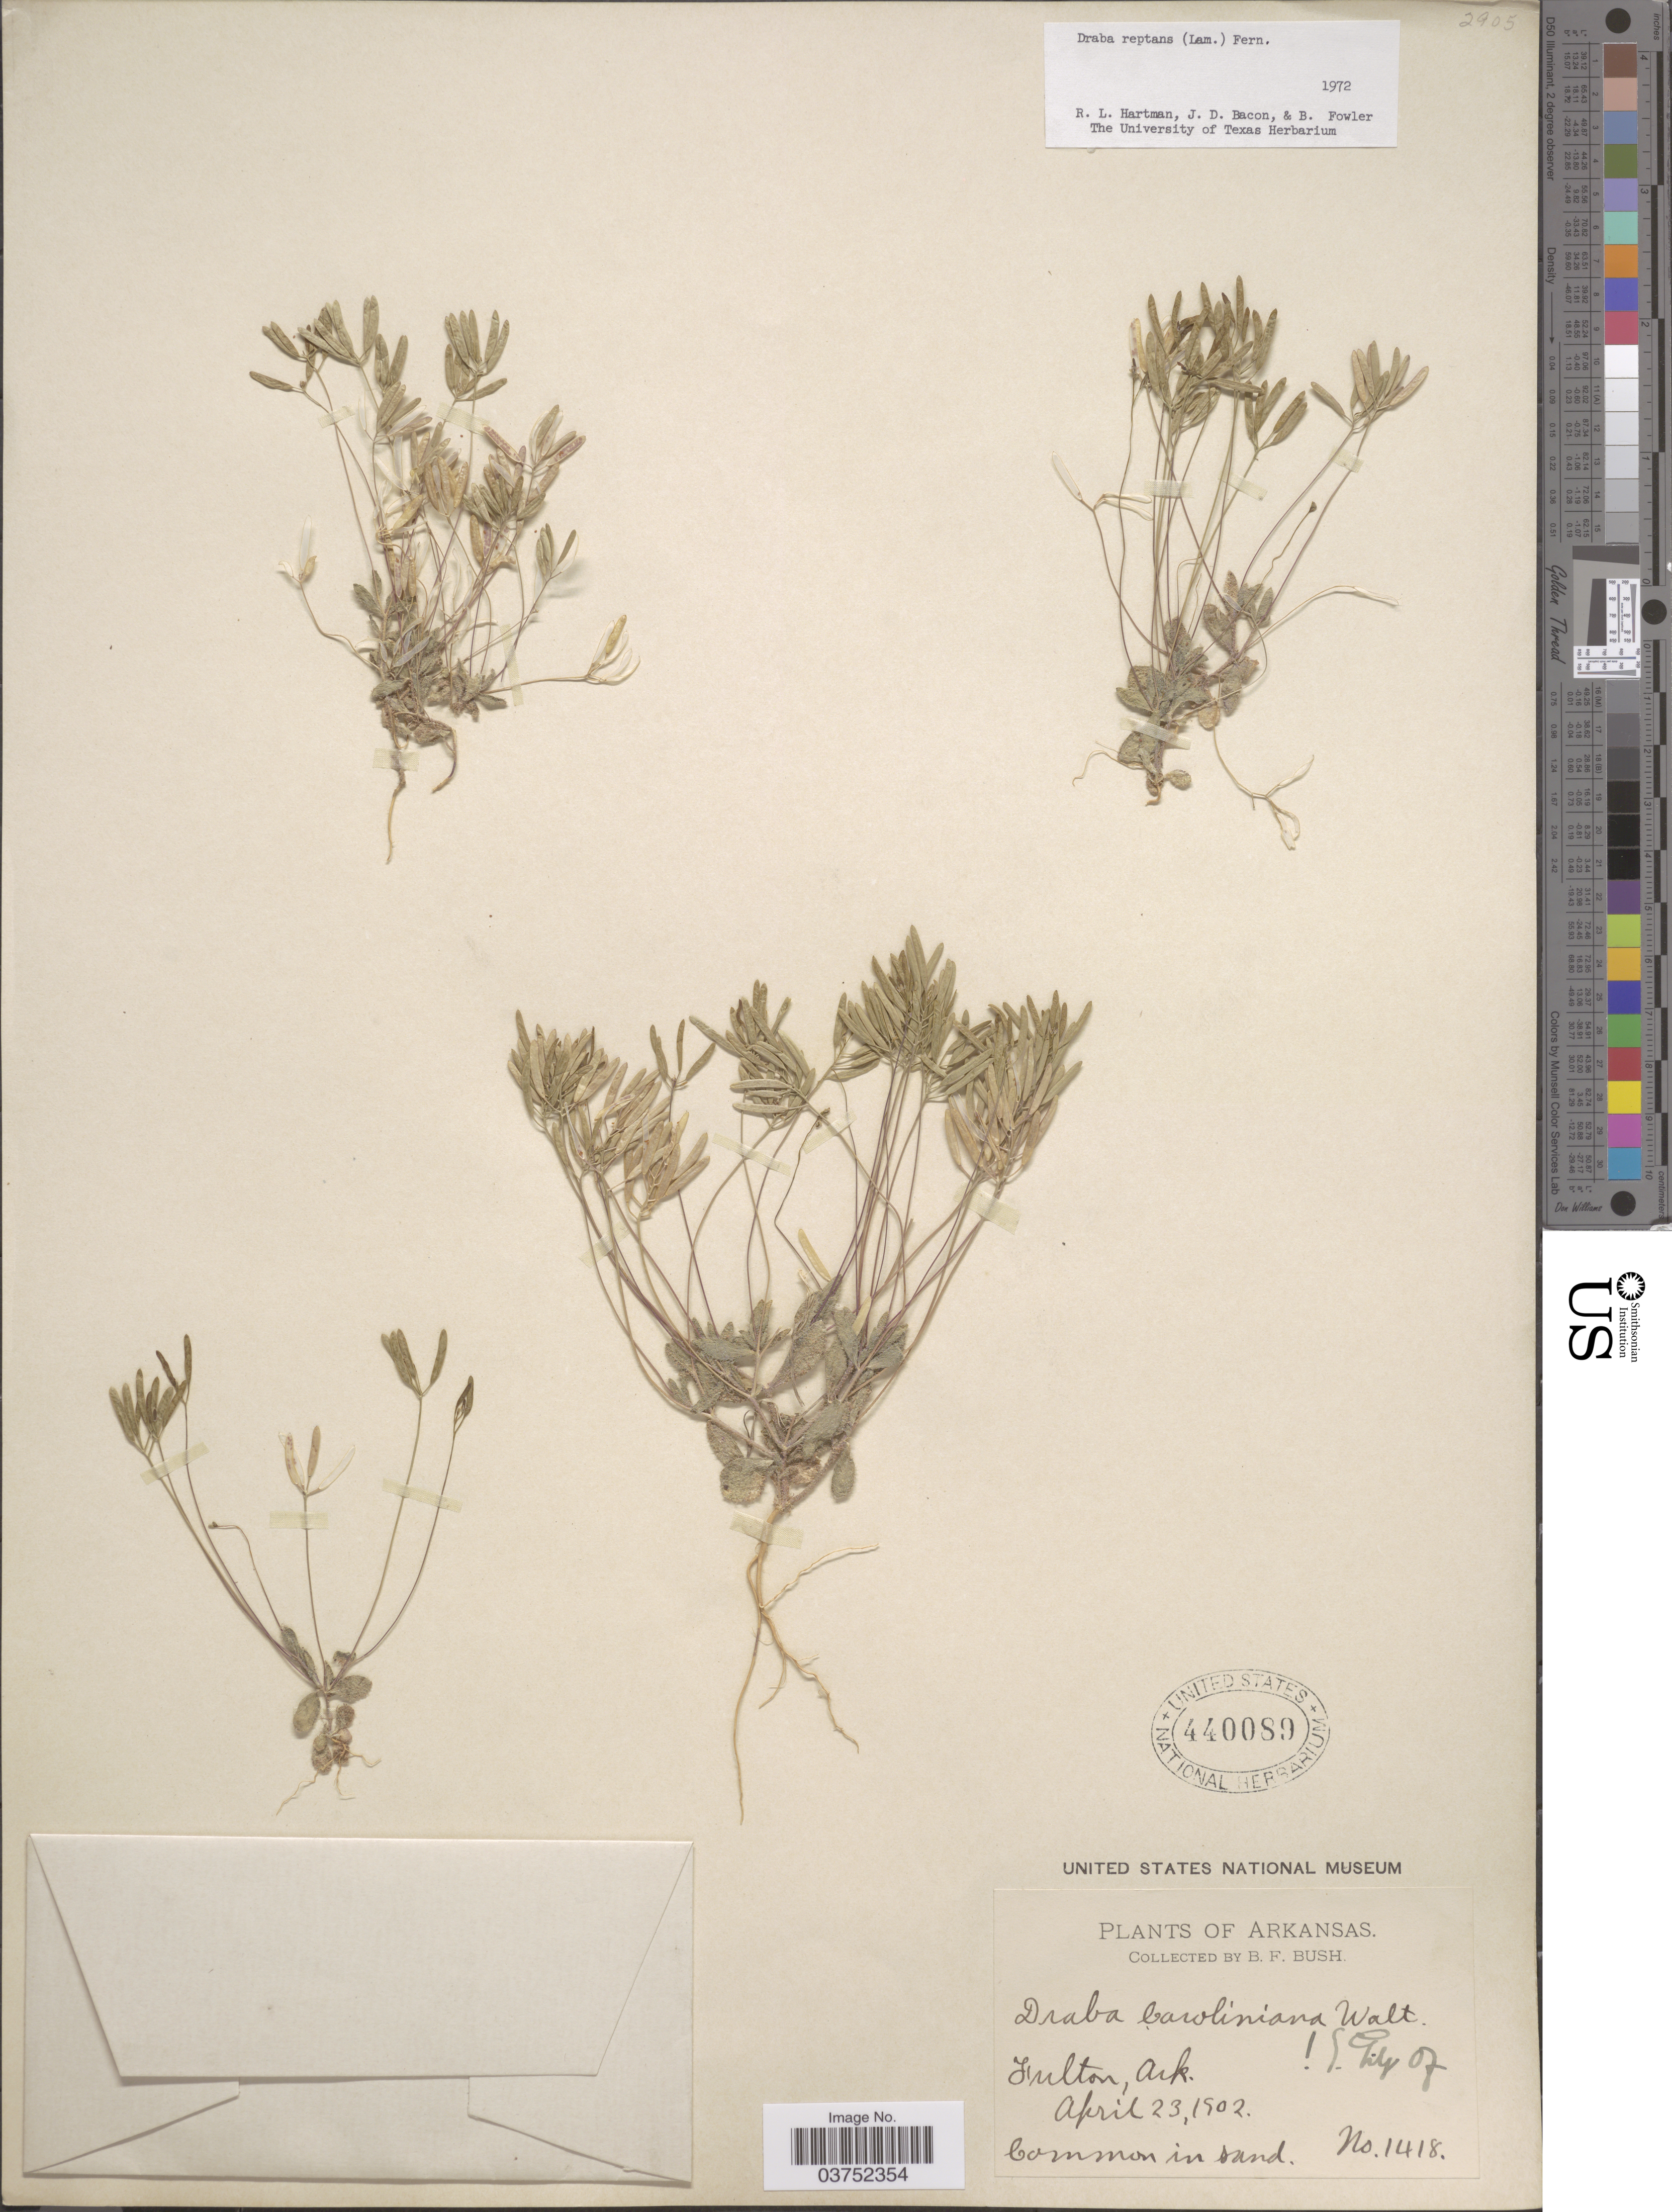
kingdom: Plantae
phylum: Tracheophyta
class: Magnoliopsida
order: Brassicales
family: Brassicaceae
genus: Draba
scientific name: Draba reptans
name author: (Lam.) Fernald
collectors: B. F. Bush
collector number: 1418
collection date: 1902-04-23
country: United States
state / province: Arkansas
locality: Fulton.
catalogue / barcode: US 440089